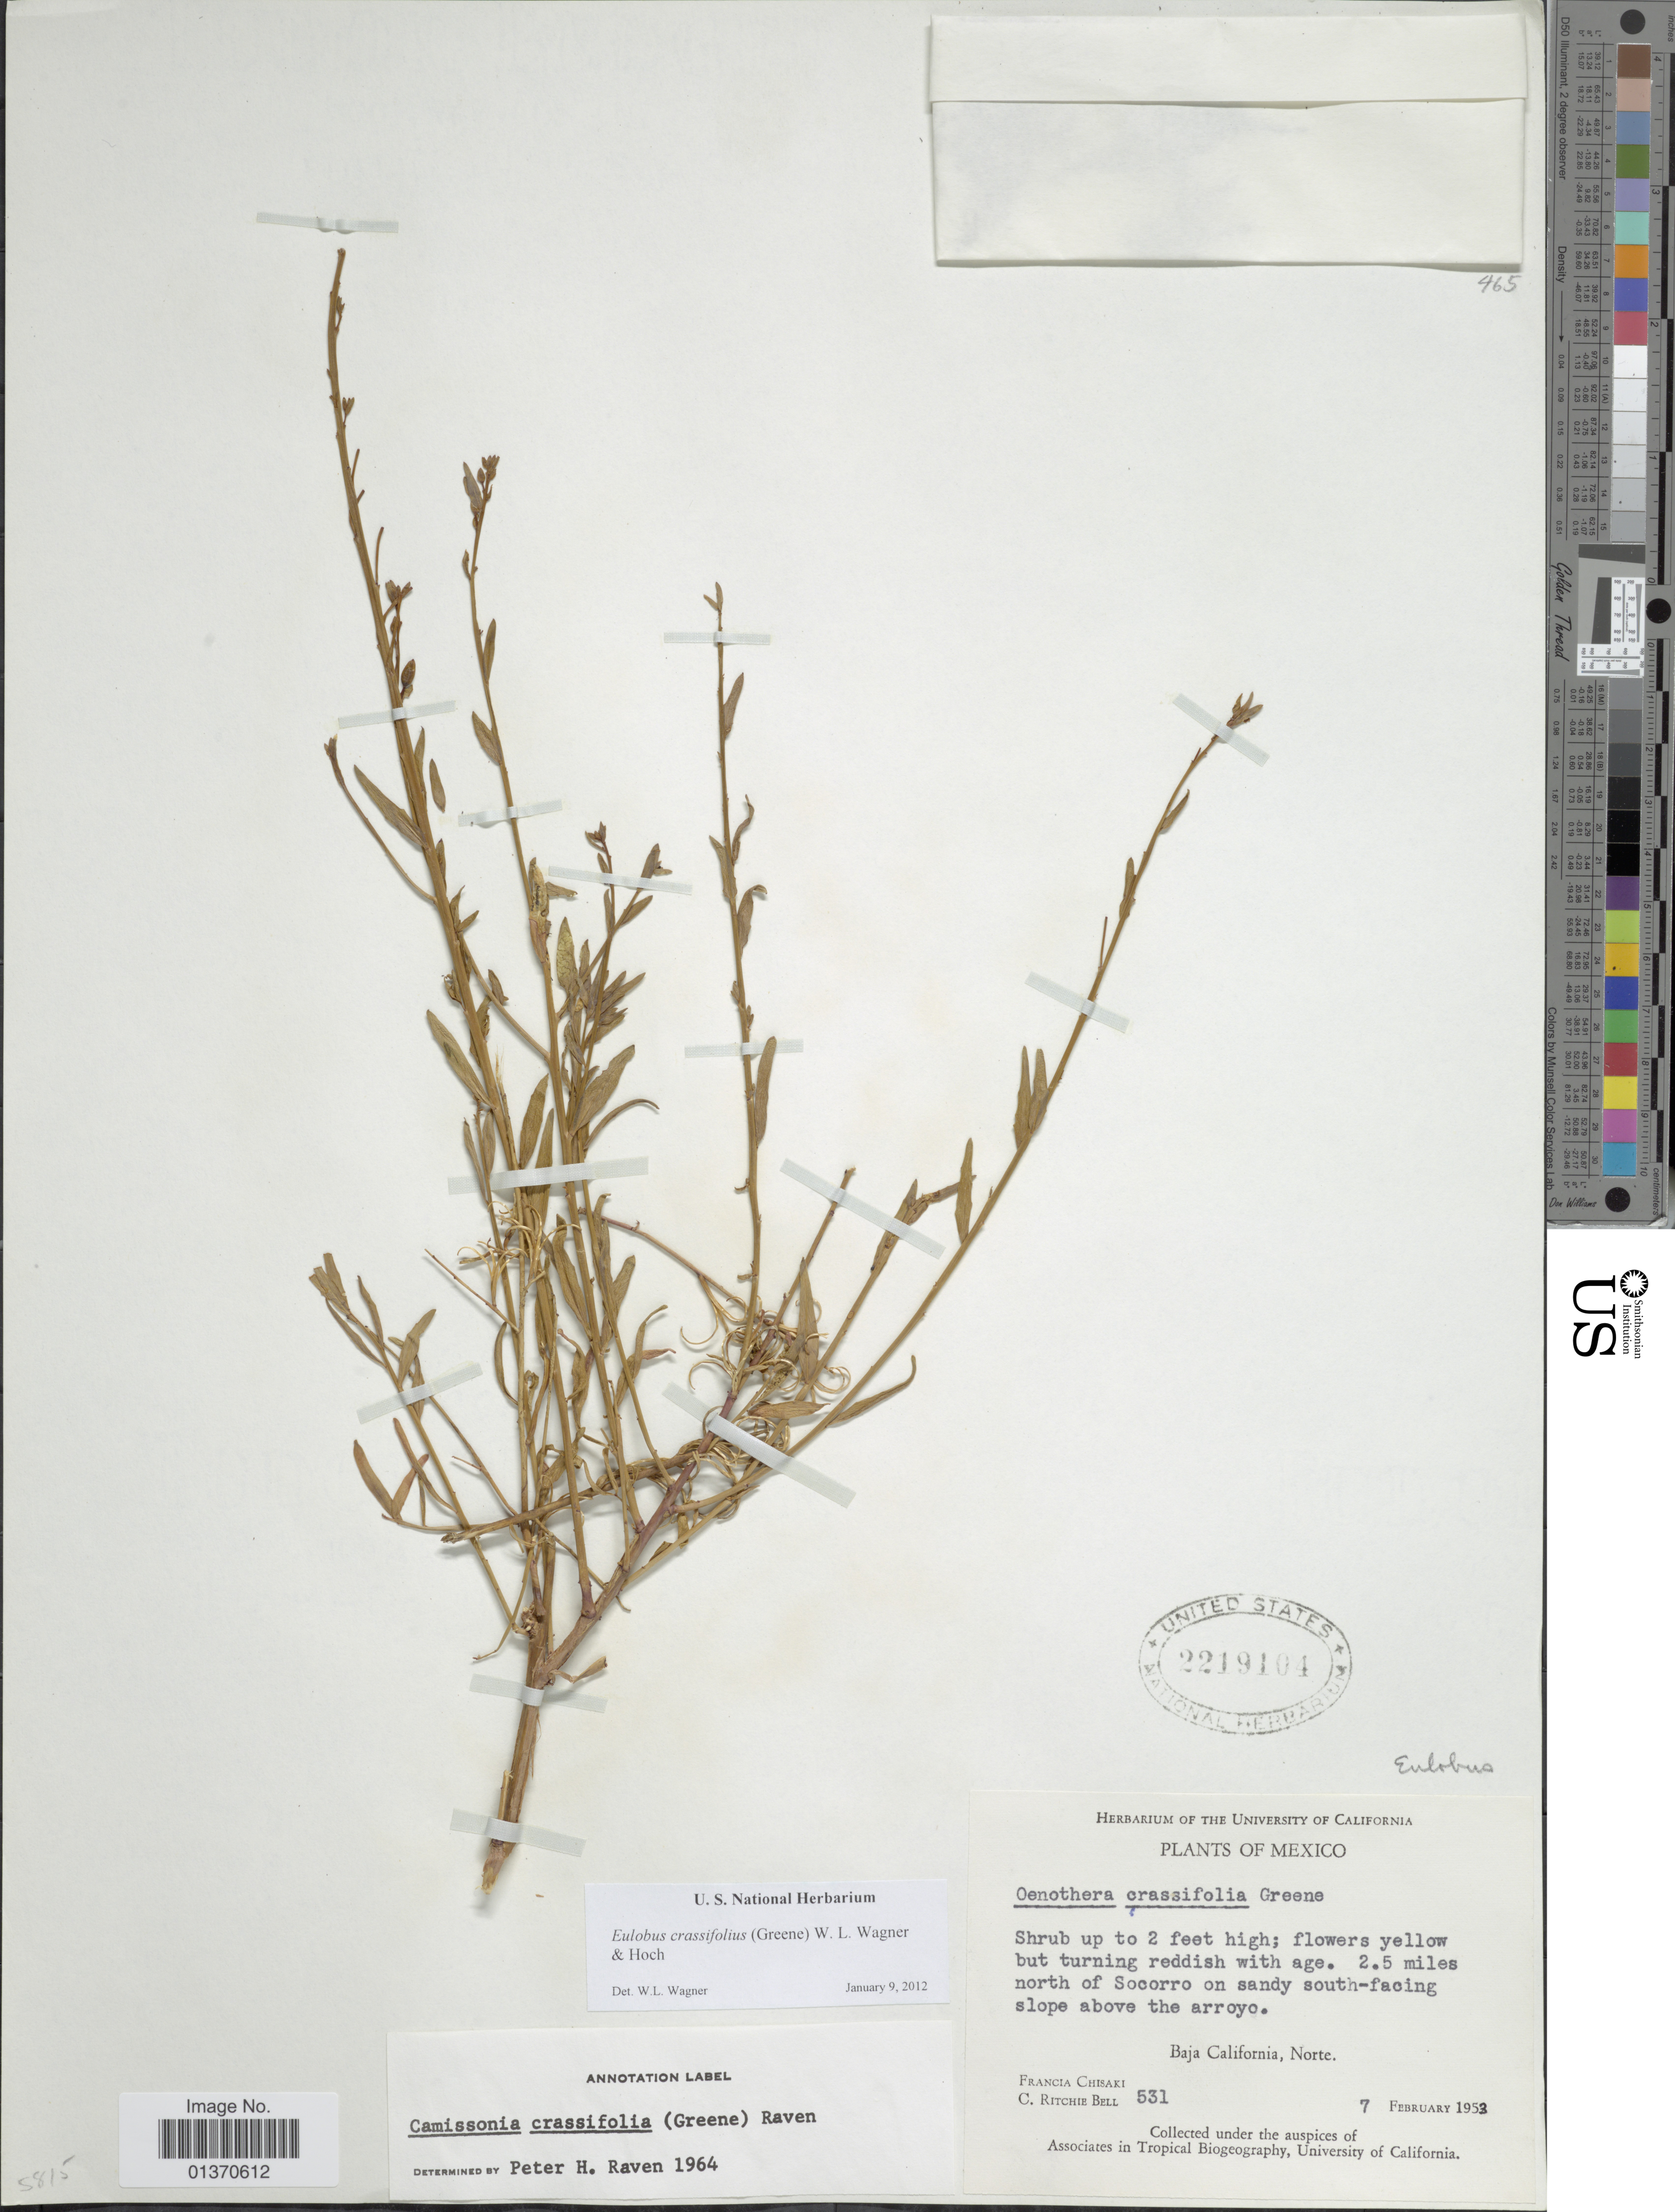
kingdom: Plantae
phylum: Tracheophyta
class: Magnoliopsida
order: Myrtales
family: Onagraceae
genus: Eulobus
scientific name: Eulobus crassifolius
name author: (Greene) W.L. Wagner & Hoch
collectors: F. Chisaki & C. R. Bell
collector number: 531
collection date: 1953-02-07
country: Mexico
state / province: Baja California Norte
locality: Norte, 2.5 miles north of Socorro on sandy south-facing slope above the arroyo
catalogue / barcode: US 2219104